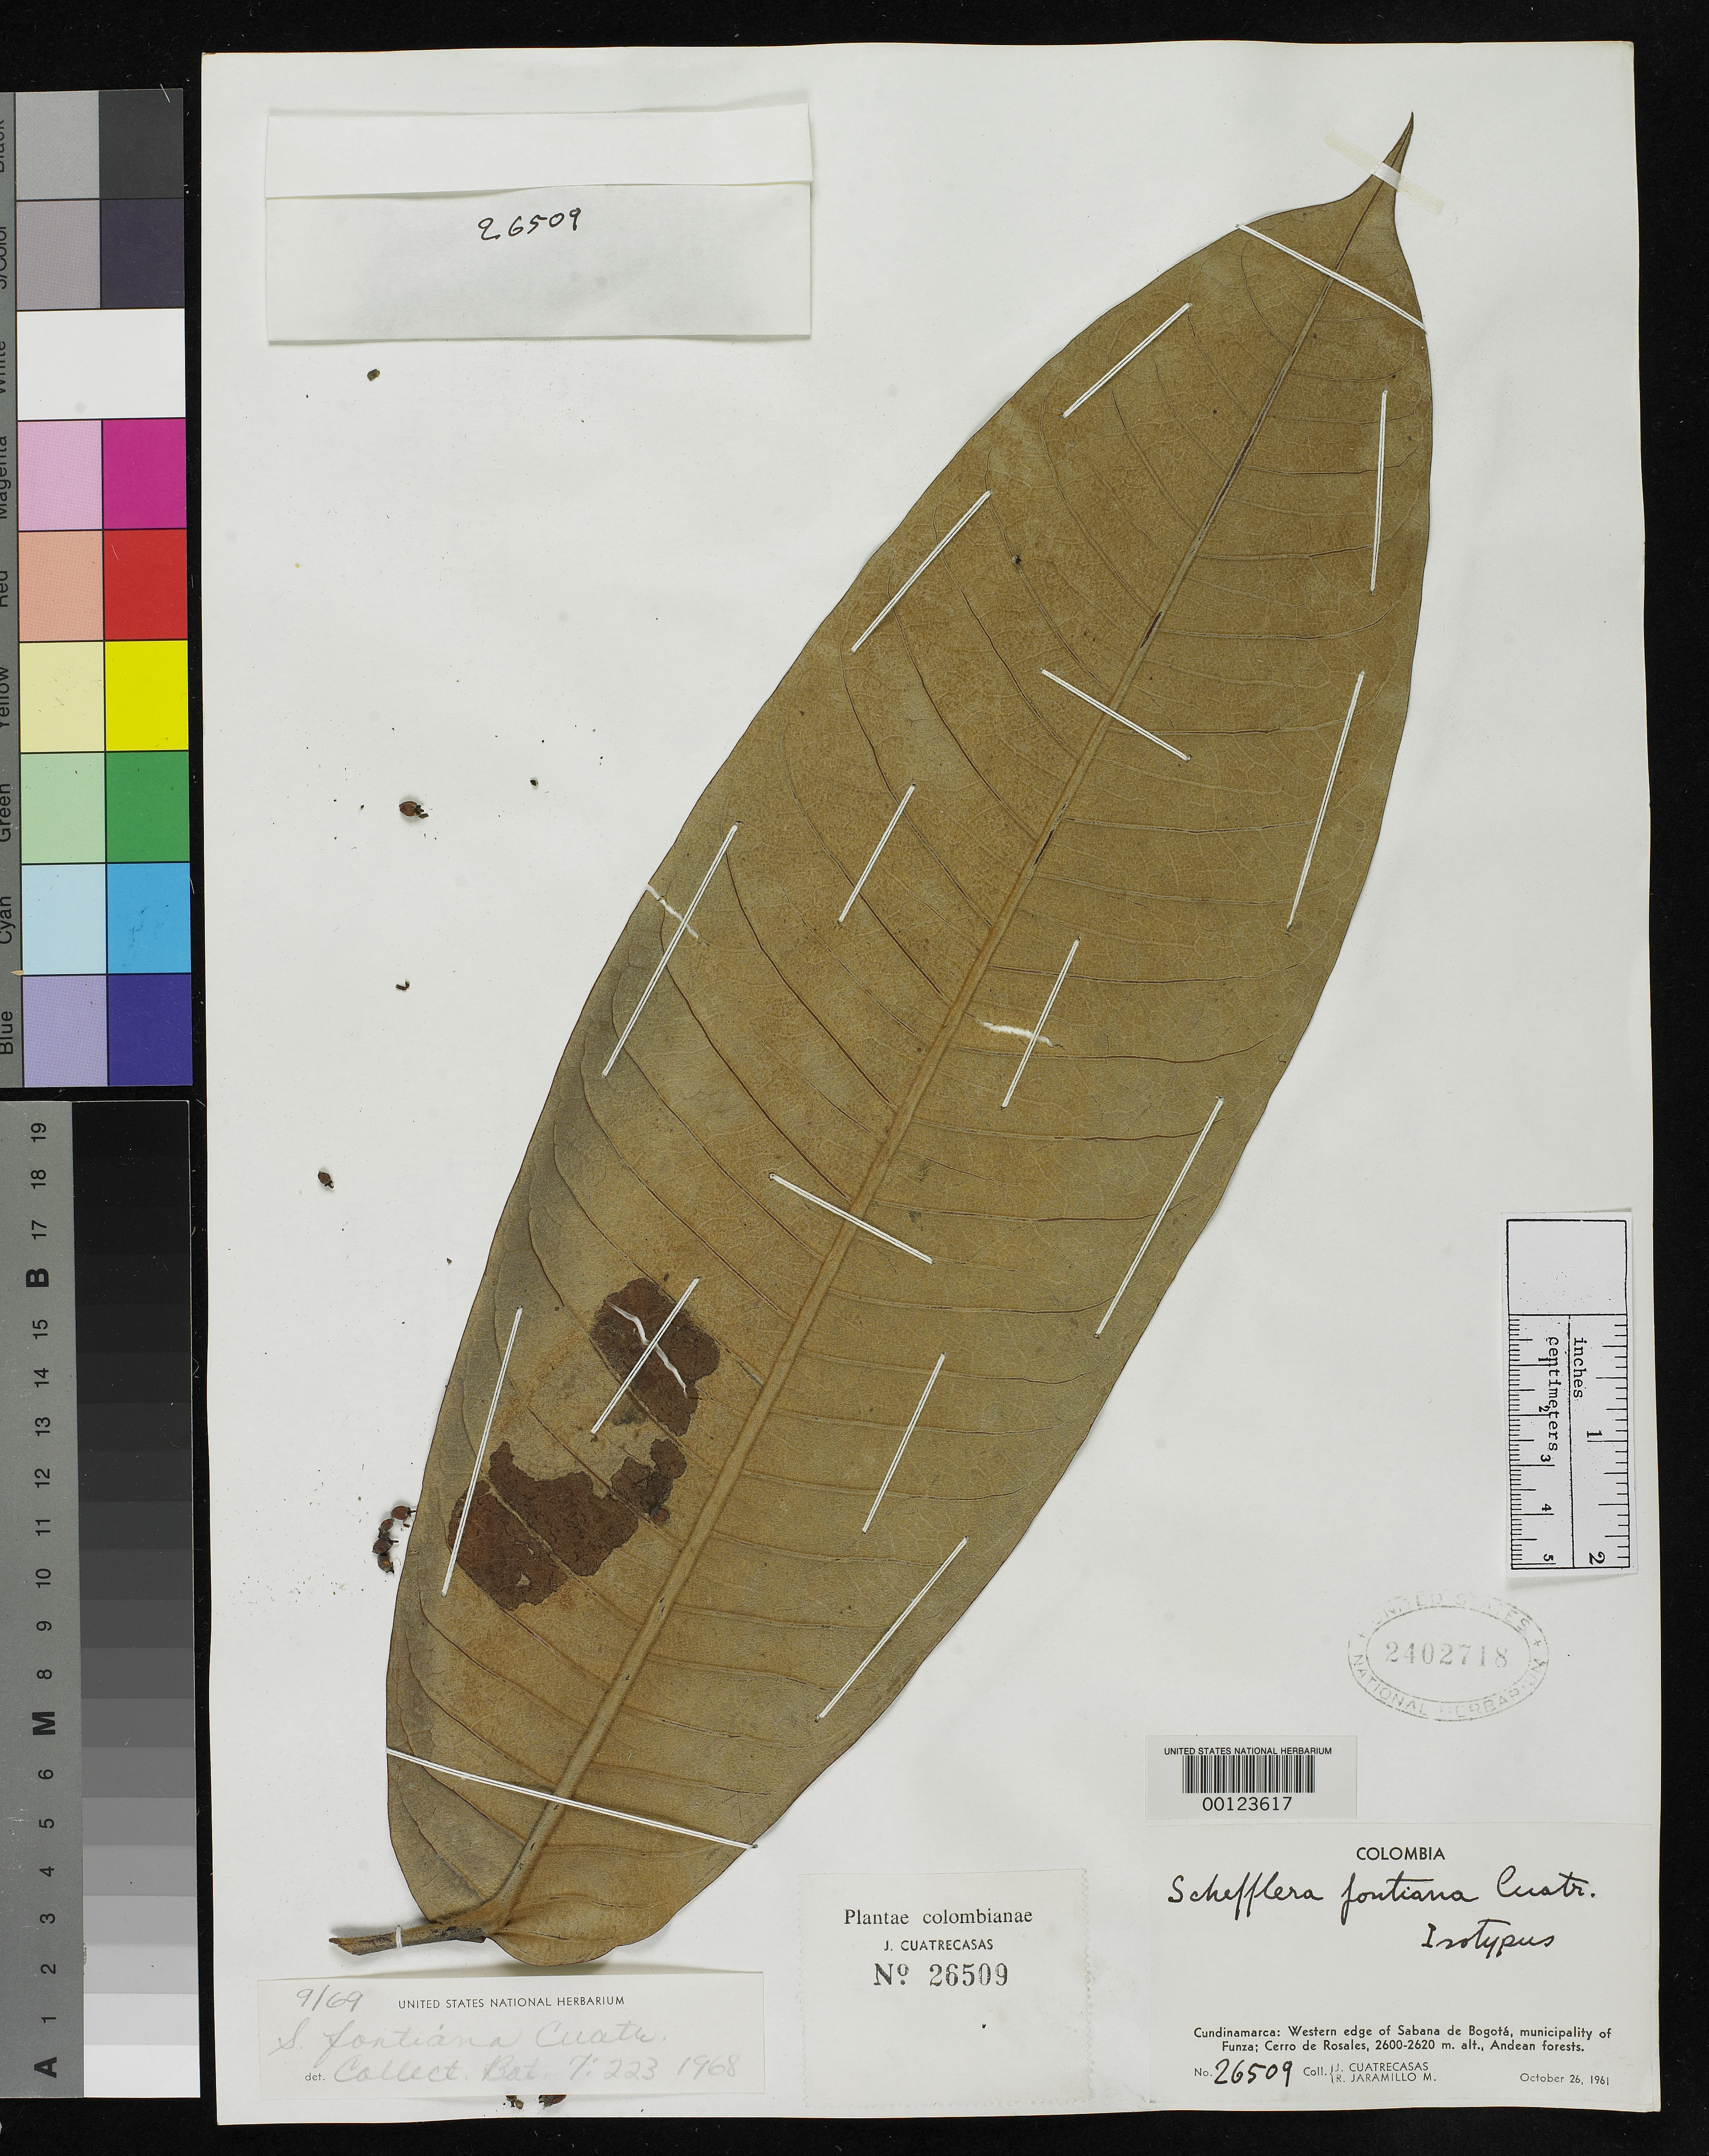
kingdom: Plantae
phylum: Tracheophyta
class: Magnoliopsida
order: Apiales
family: Araliaceae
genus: Schefflera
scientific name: Schefflera fontiana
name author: Cuatrec.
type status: Isotype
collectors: J. Cuatrecasas & R. Jaramillo M.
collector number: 26509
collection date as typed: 26 Oct 1961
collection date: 1961-10-26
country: Colombia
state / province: Cundinamarca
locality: Cerro de Rosales.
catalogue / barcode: US 2402718